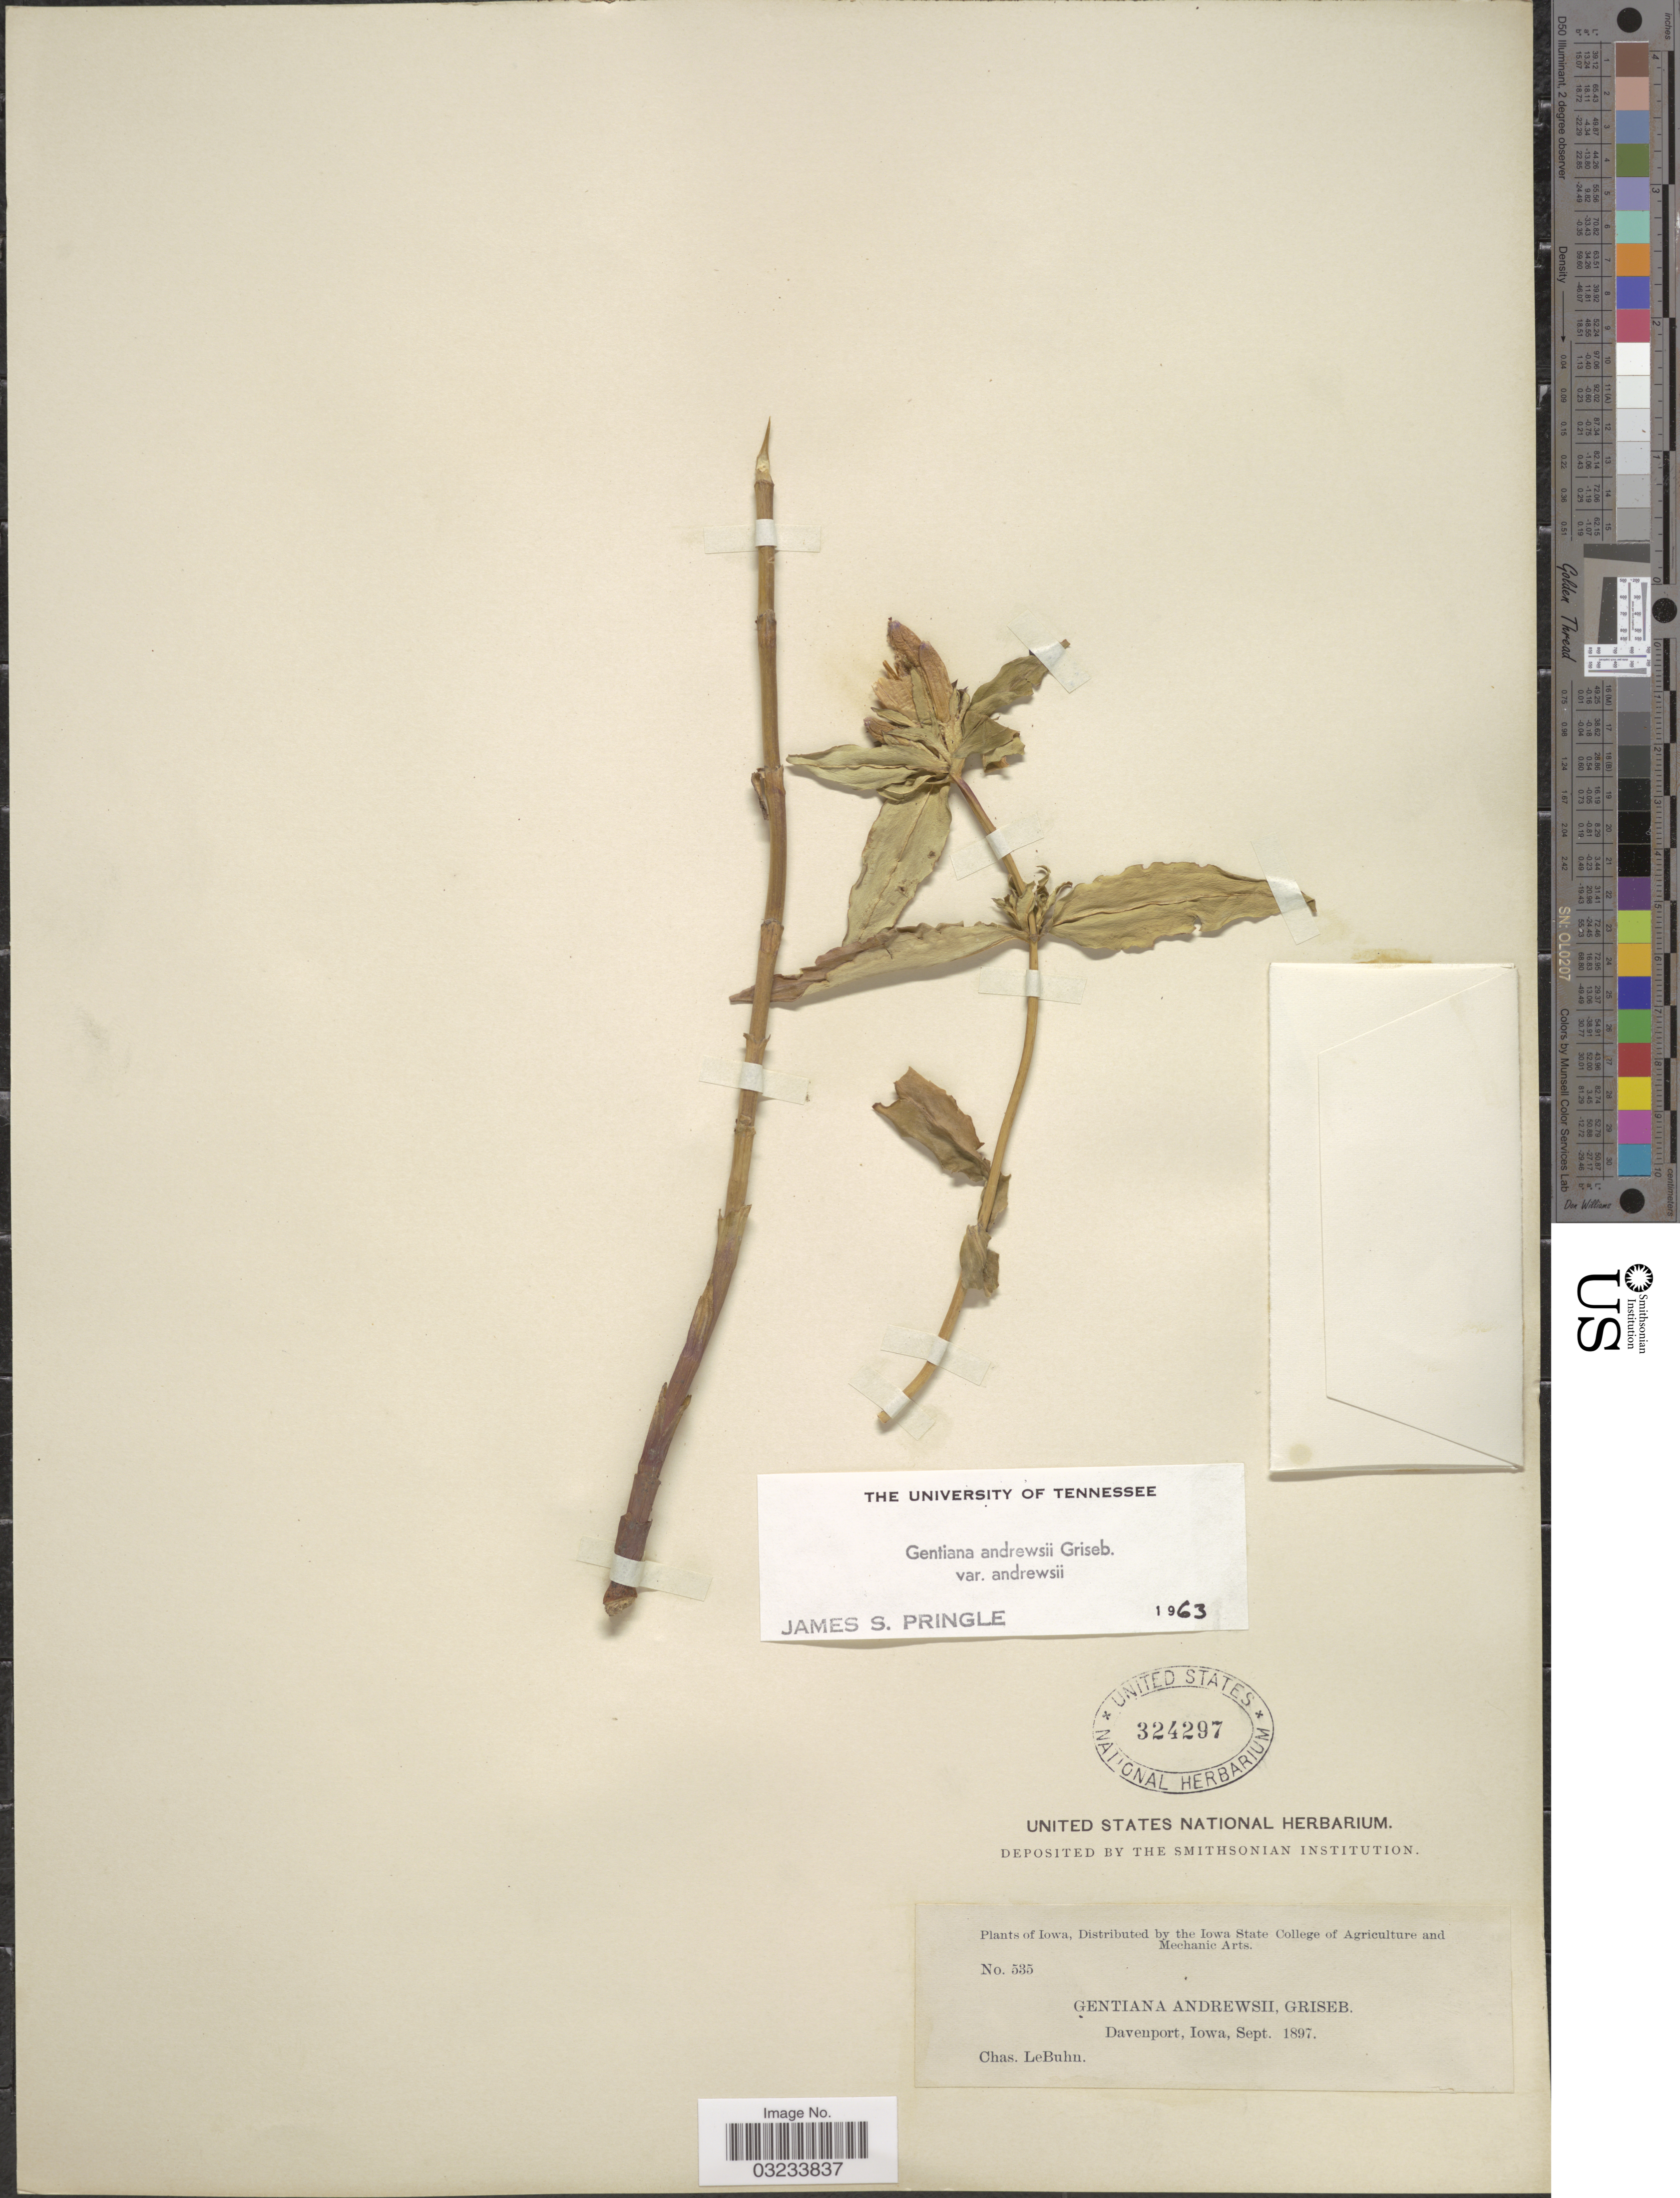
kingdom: Plantae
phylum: Tracheophyta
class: Magnoliopsida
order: Gentianales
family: Gentianaceae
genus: Gentiana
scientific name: Gentiana andrewsii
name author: Griseb.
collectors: C. LeBuhn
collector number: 535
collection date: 1897-09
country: United States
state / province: Iowa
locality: Davenport.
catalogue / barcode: US 324297